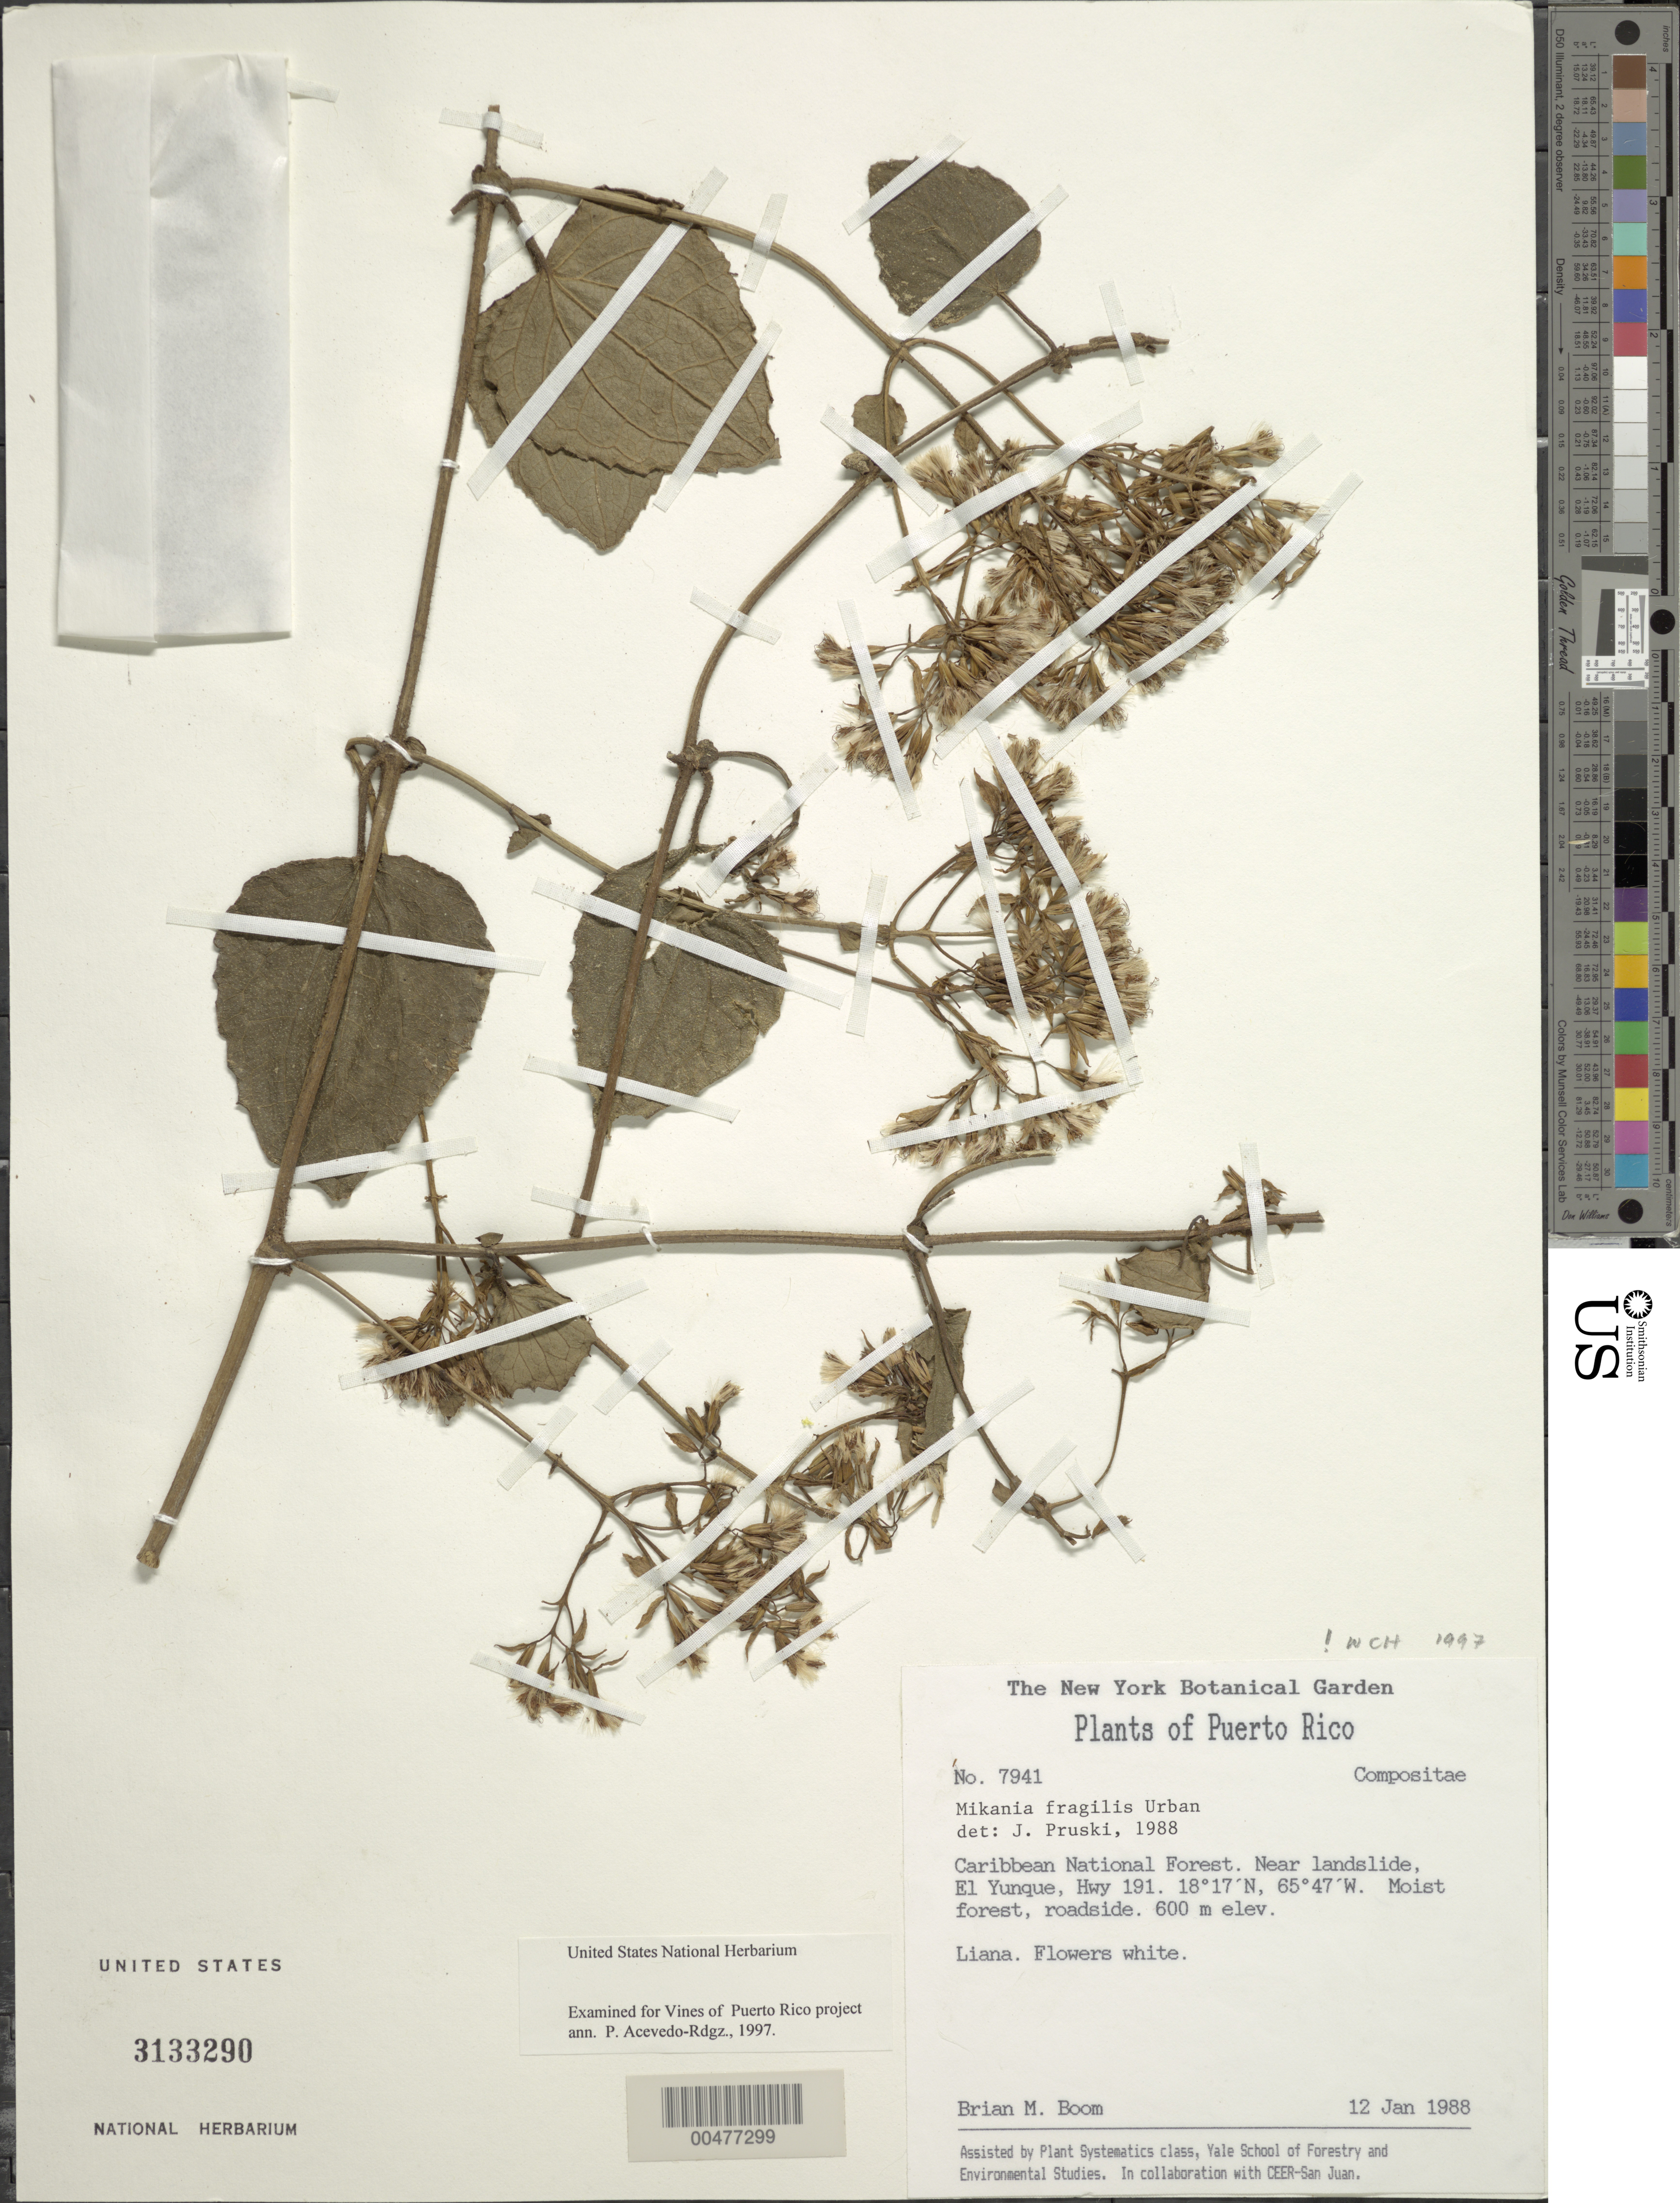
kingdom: Plantae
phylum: Tracheophyta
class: Magnoliopsida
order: Asterales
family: Asteraceae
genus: Mikania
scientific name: Mikania fragilis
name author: Urb.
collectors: B. M. Boom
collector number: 7941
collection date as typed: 12 Jan 1988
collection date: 1988-01-12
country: Puerto Rico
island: Greater Antilles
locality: Caribbean National Forest, El Yunque, Hwy 191, near landslide. Moist forest along roadside.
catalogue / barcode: US 3133290